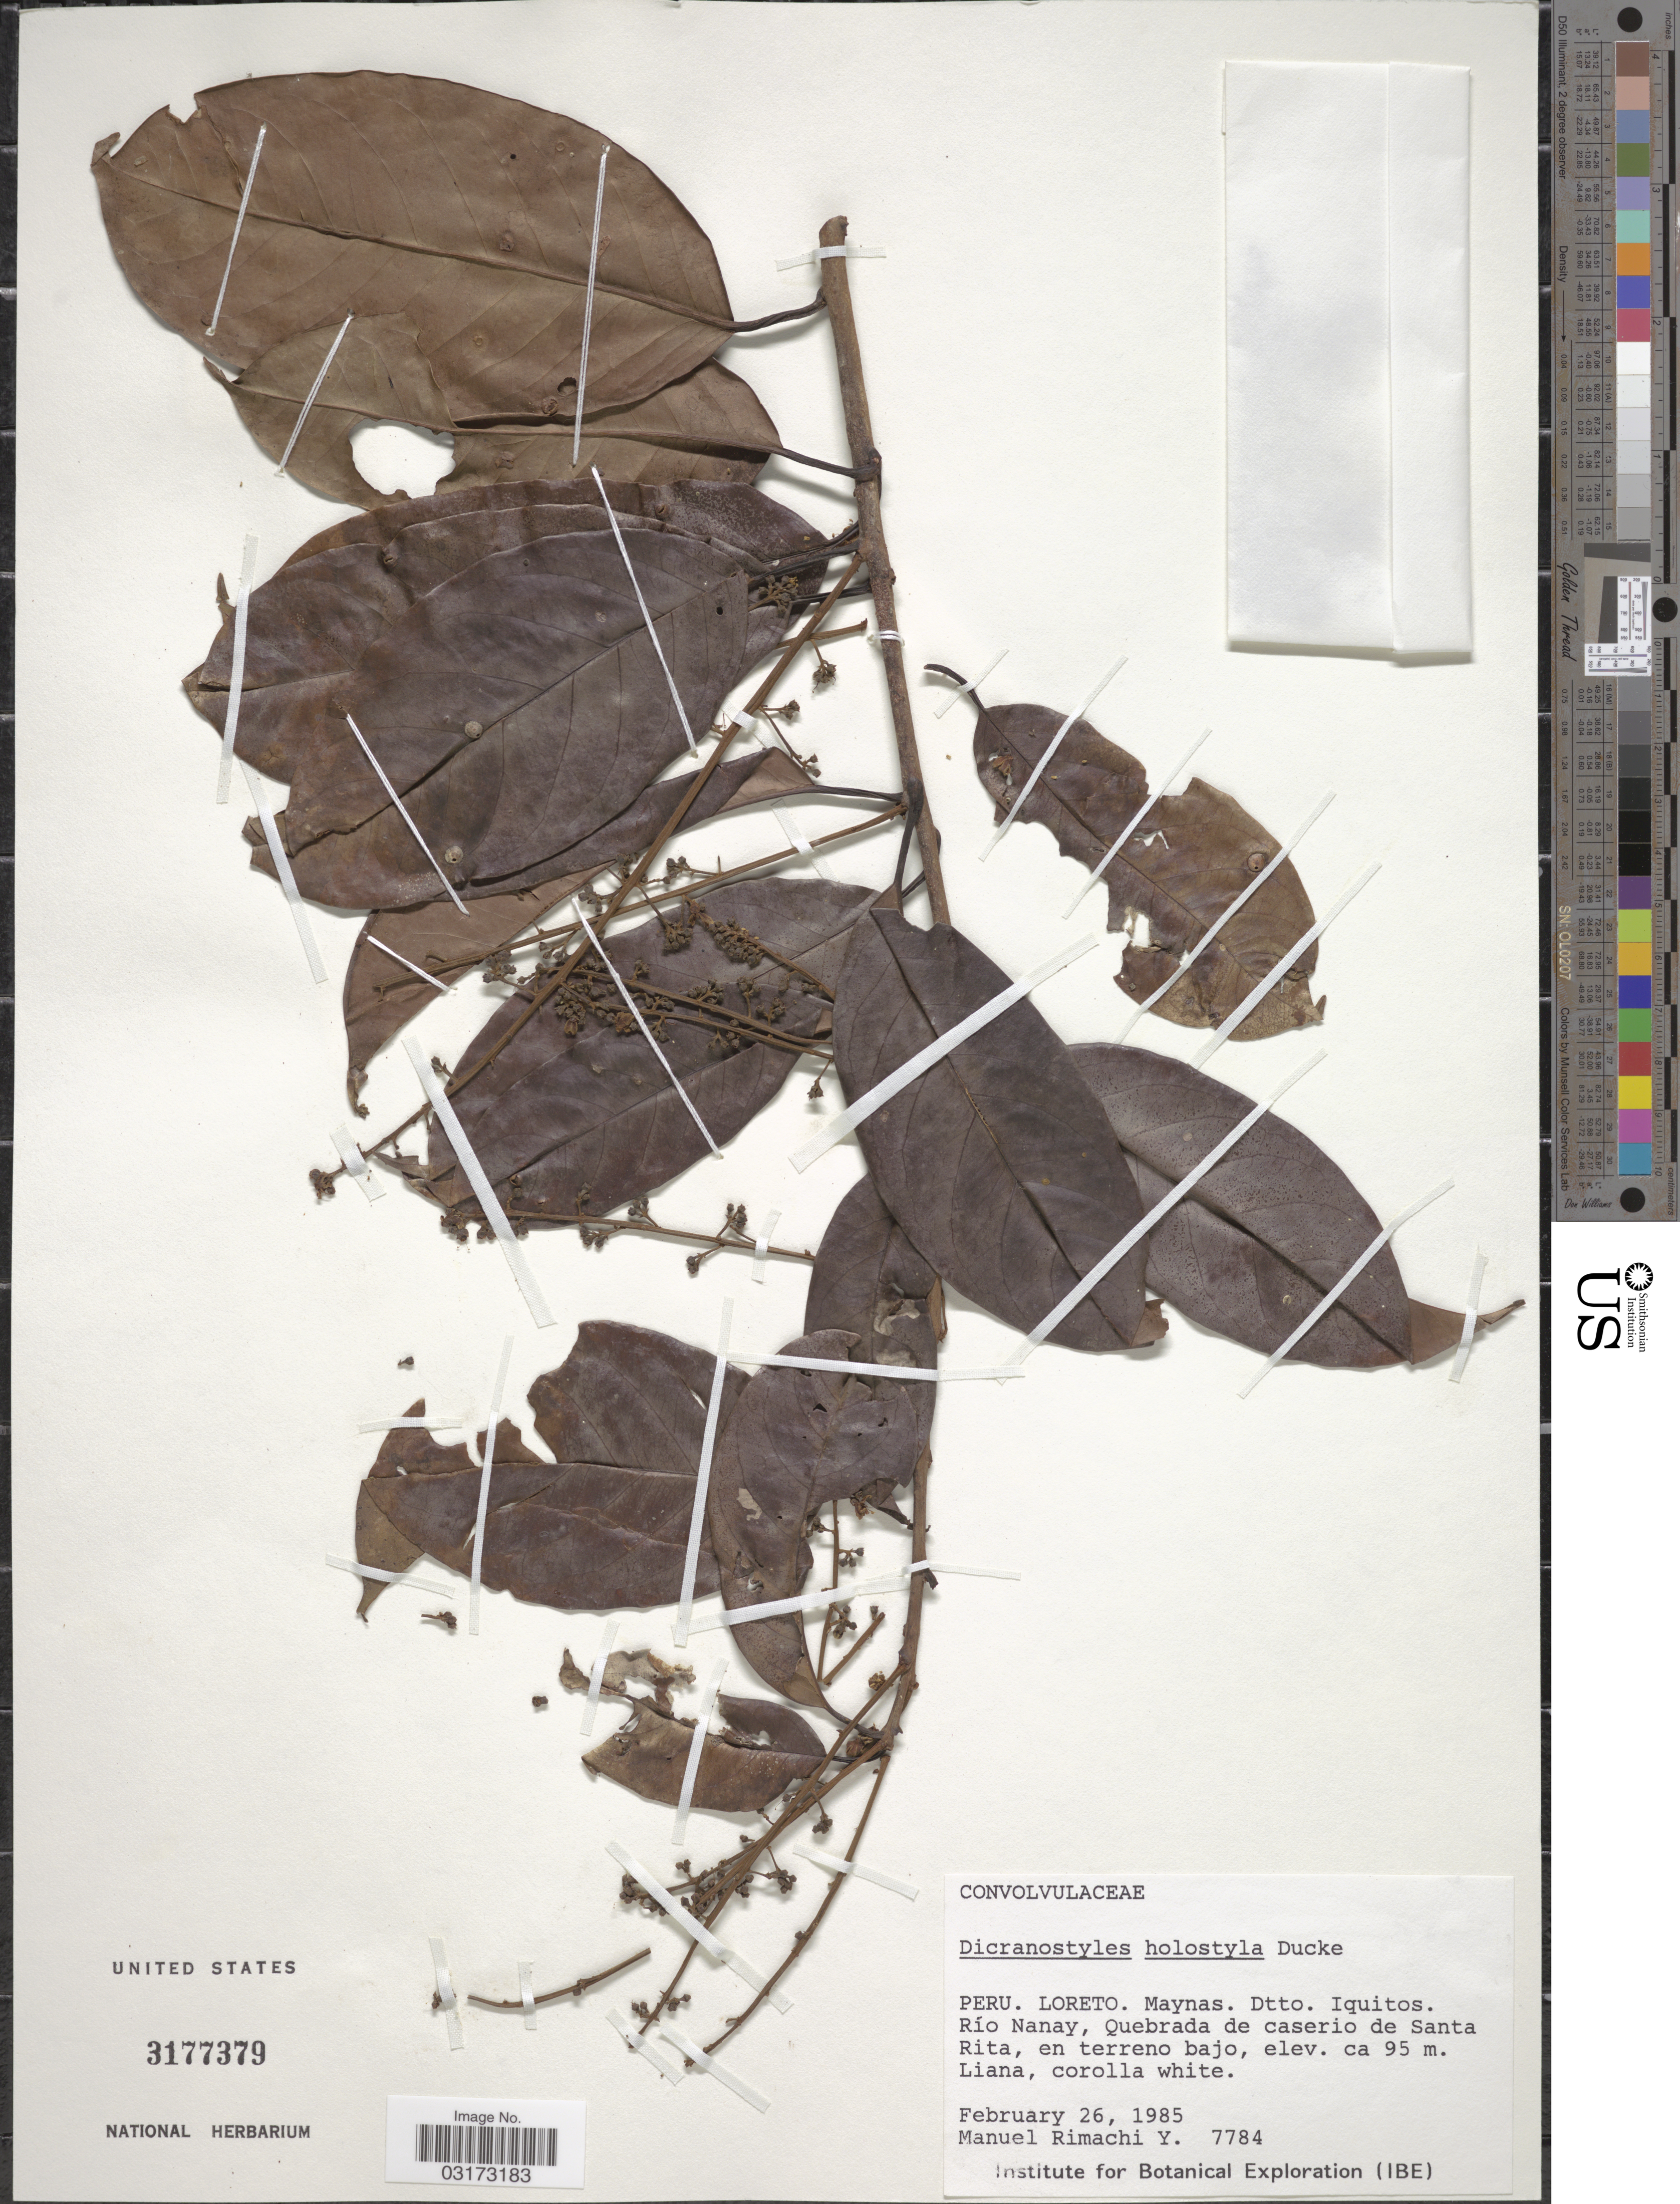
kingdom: Plantae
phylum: Tracheophyta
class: Magnoliopsida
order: Solanales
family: Convolvulaceae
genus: Dicranostyles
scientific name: Dicranostyles holostyla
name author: Ducke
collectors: M. Rimachi Y.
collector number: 7784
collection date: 1985-02-26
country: Peru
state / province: Loreto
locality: Maynas. Dtto. Iquitos. Río Nanay, Quebrada de caserio de Santa Rita, en terreno bajo.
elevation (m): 95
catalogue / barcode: US 3177379